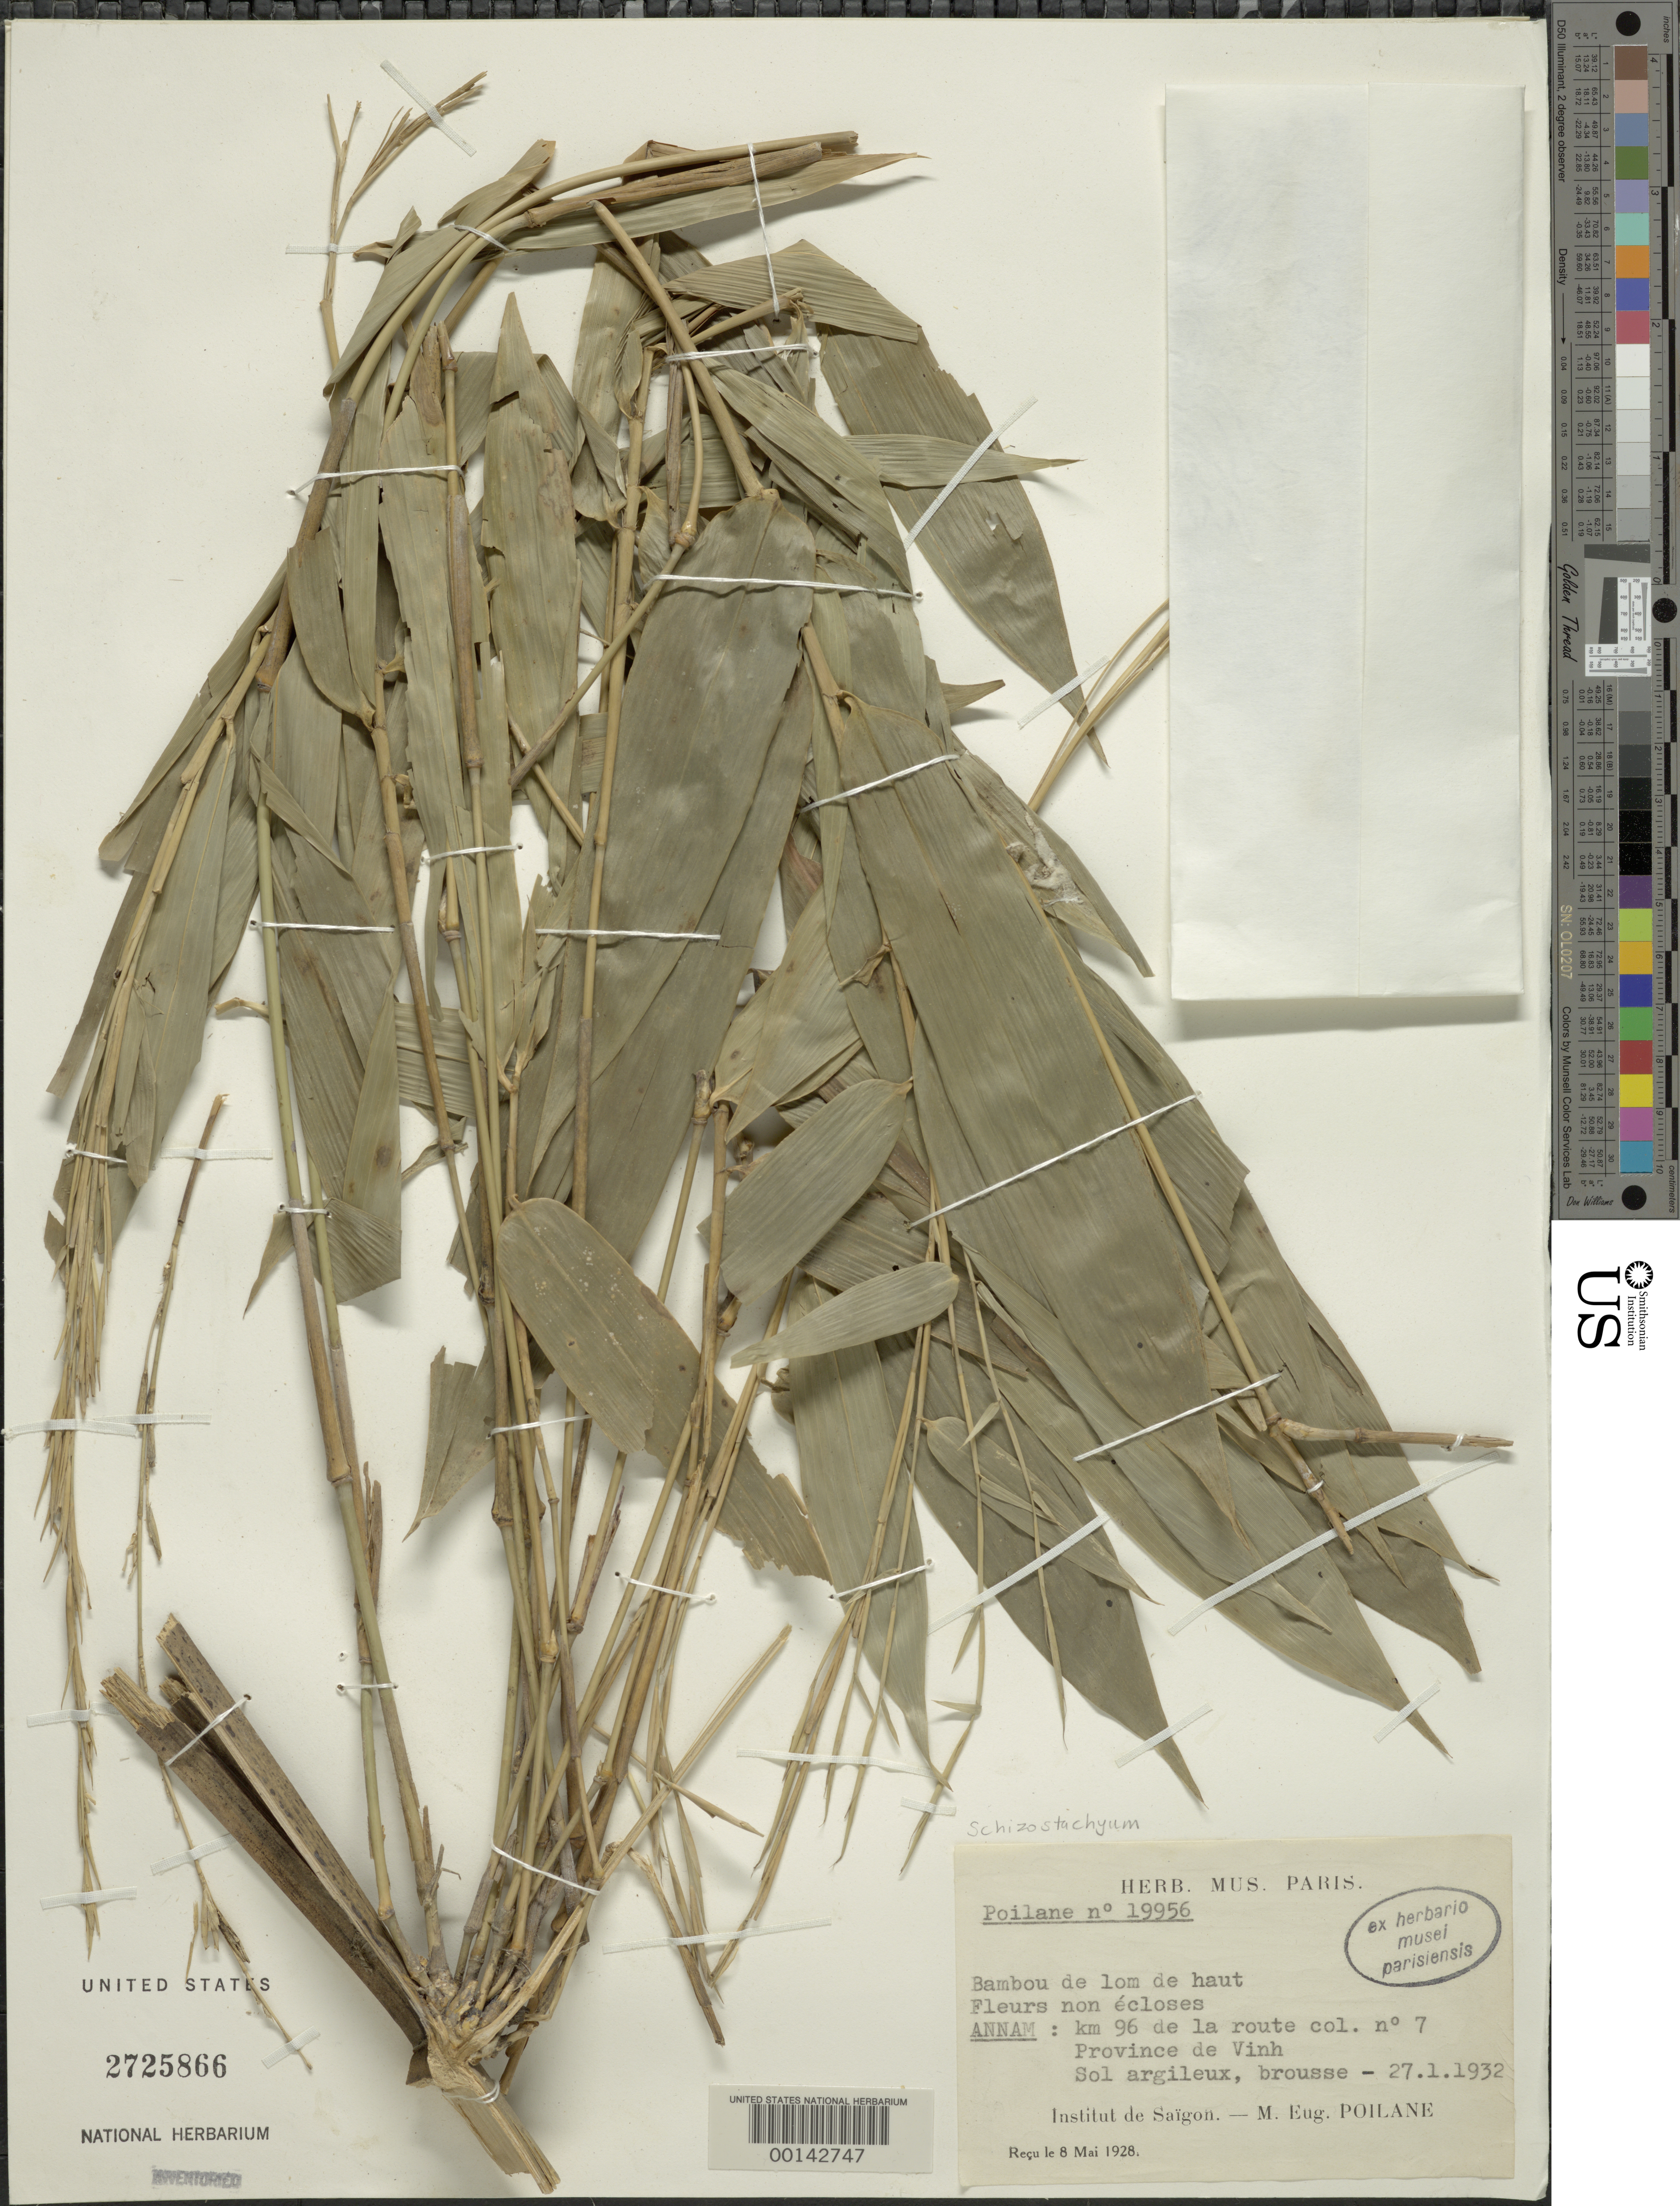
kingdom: Plantae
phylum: Tracheophyta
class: Liliopsida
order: Poales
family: Poaceae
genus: Schizostachyum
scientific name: Schizostachyum sp.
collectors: M. Poilane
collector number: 19956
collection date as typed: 08 May 1928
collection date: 1928-05-08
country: Vietnam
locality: De vinh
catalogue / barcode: US 2725866